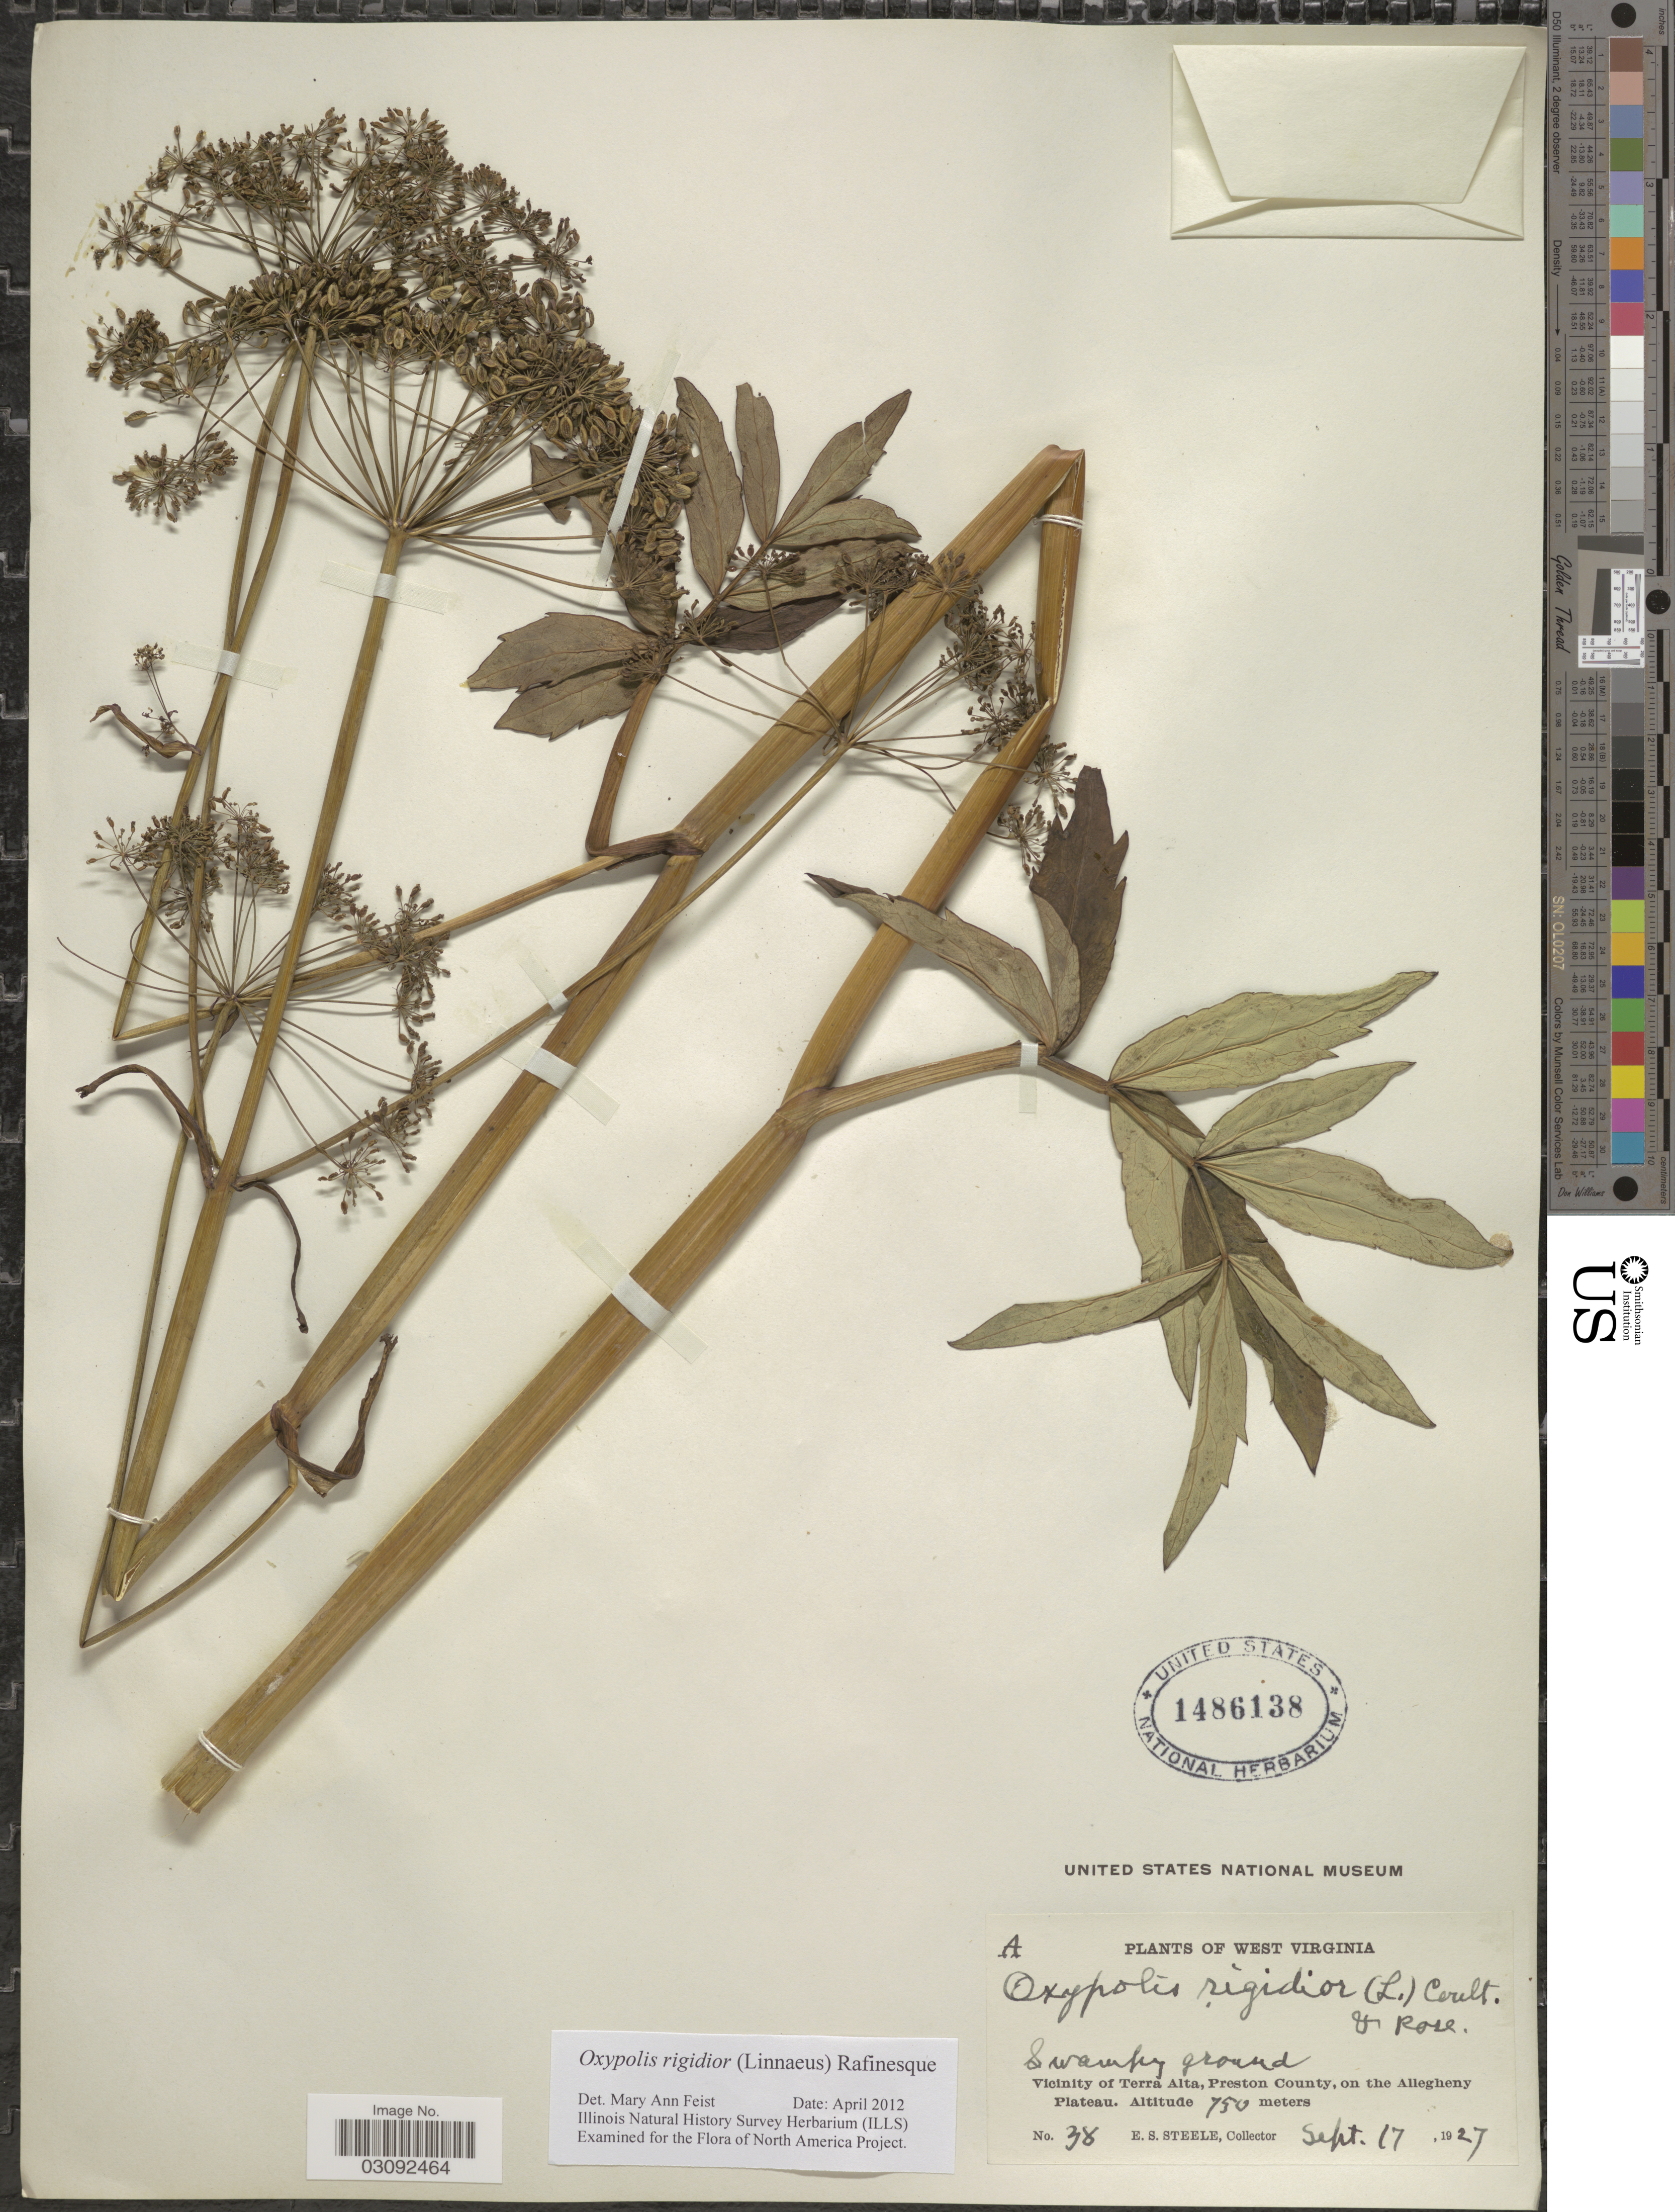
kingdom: Plantae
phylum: Tracheophyta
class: Magnoliopsida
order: Apiales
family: Apiaceae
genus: Oxypolis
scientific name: Oxypolis rigidior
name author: (L.) Raf.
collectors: E. Steele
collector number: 38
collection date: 1927-09-17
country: United States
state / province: West Virginia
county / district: Preston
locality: Vicinity of Terra Alta, Preston County, on the Allegheny Plateau.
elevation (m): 750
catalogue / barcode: US 1486138